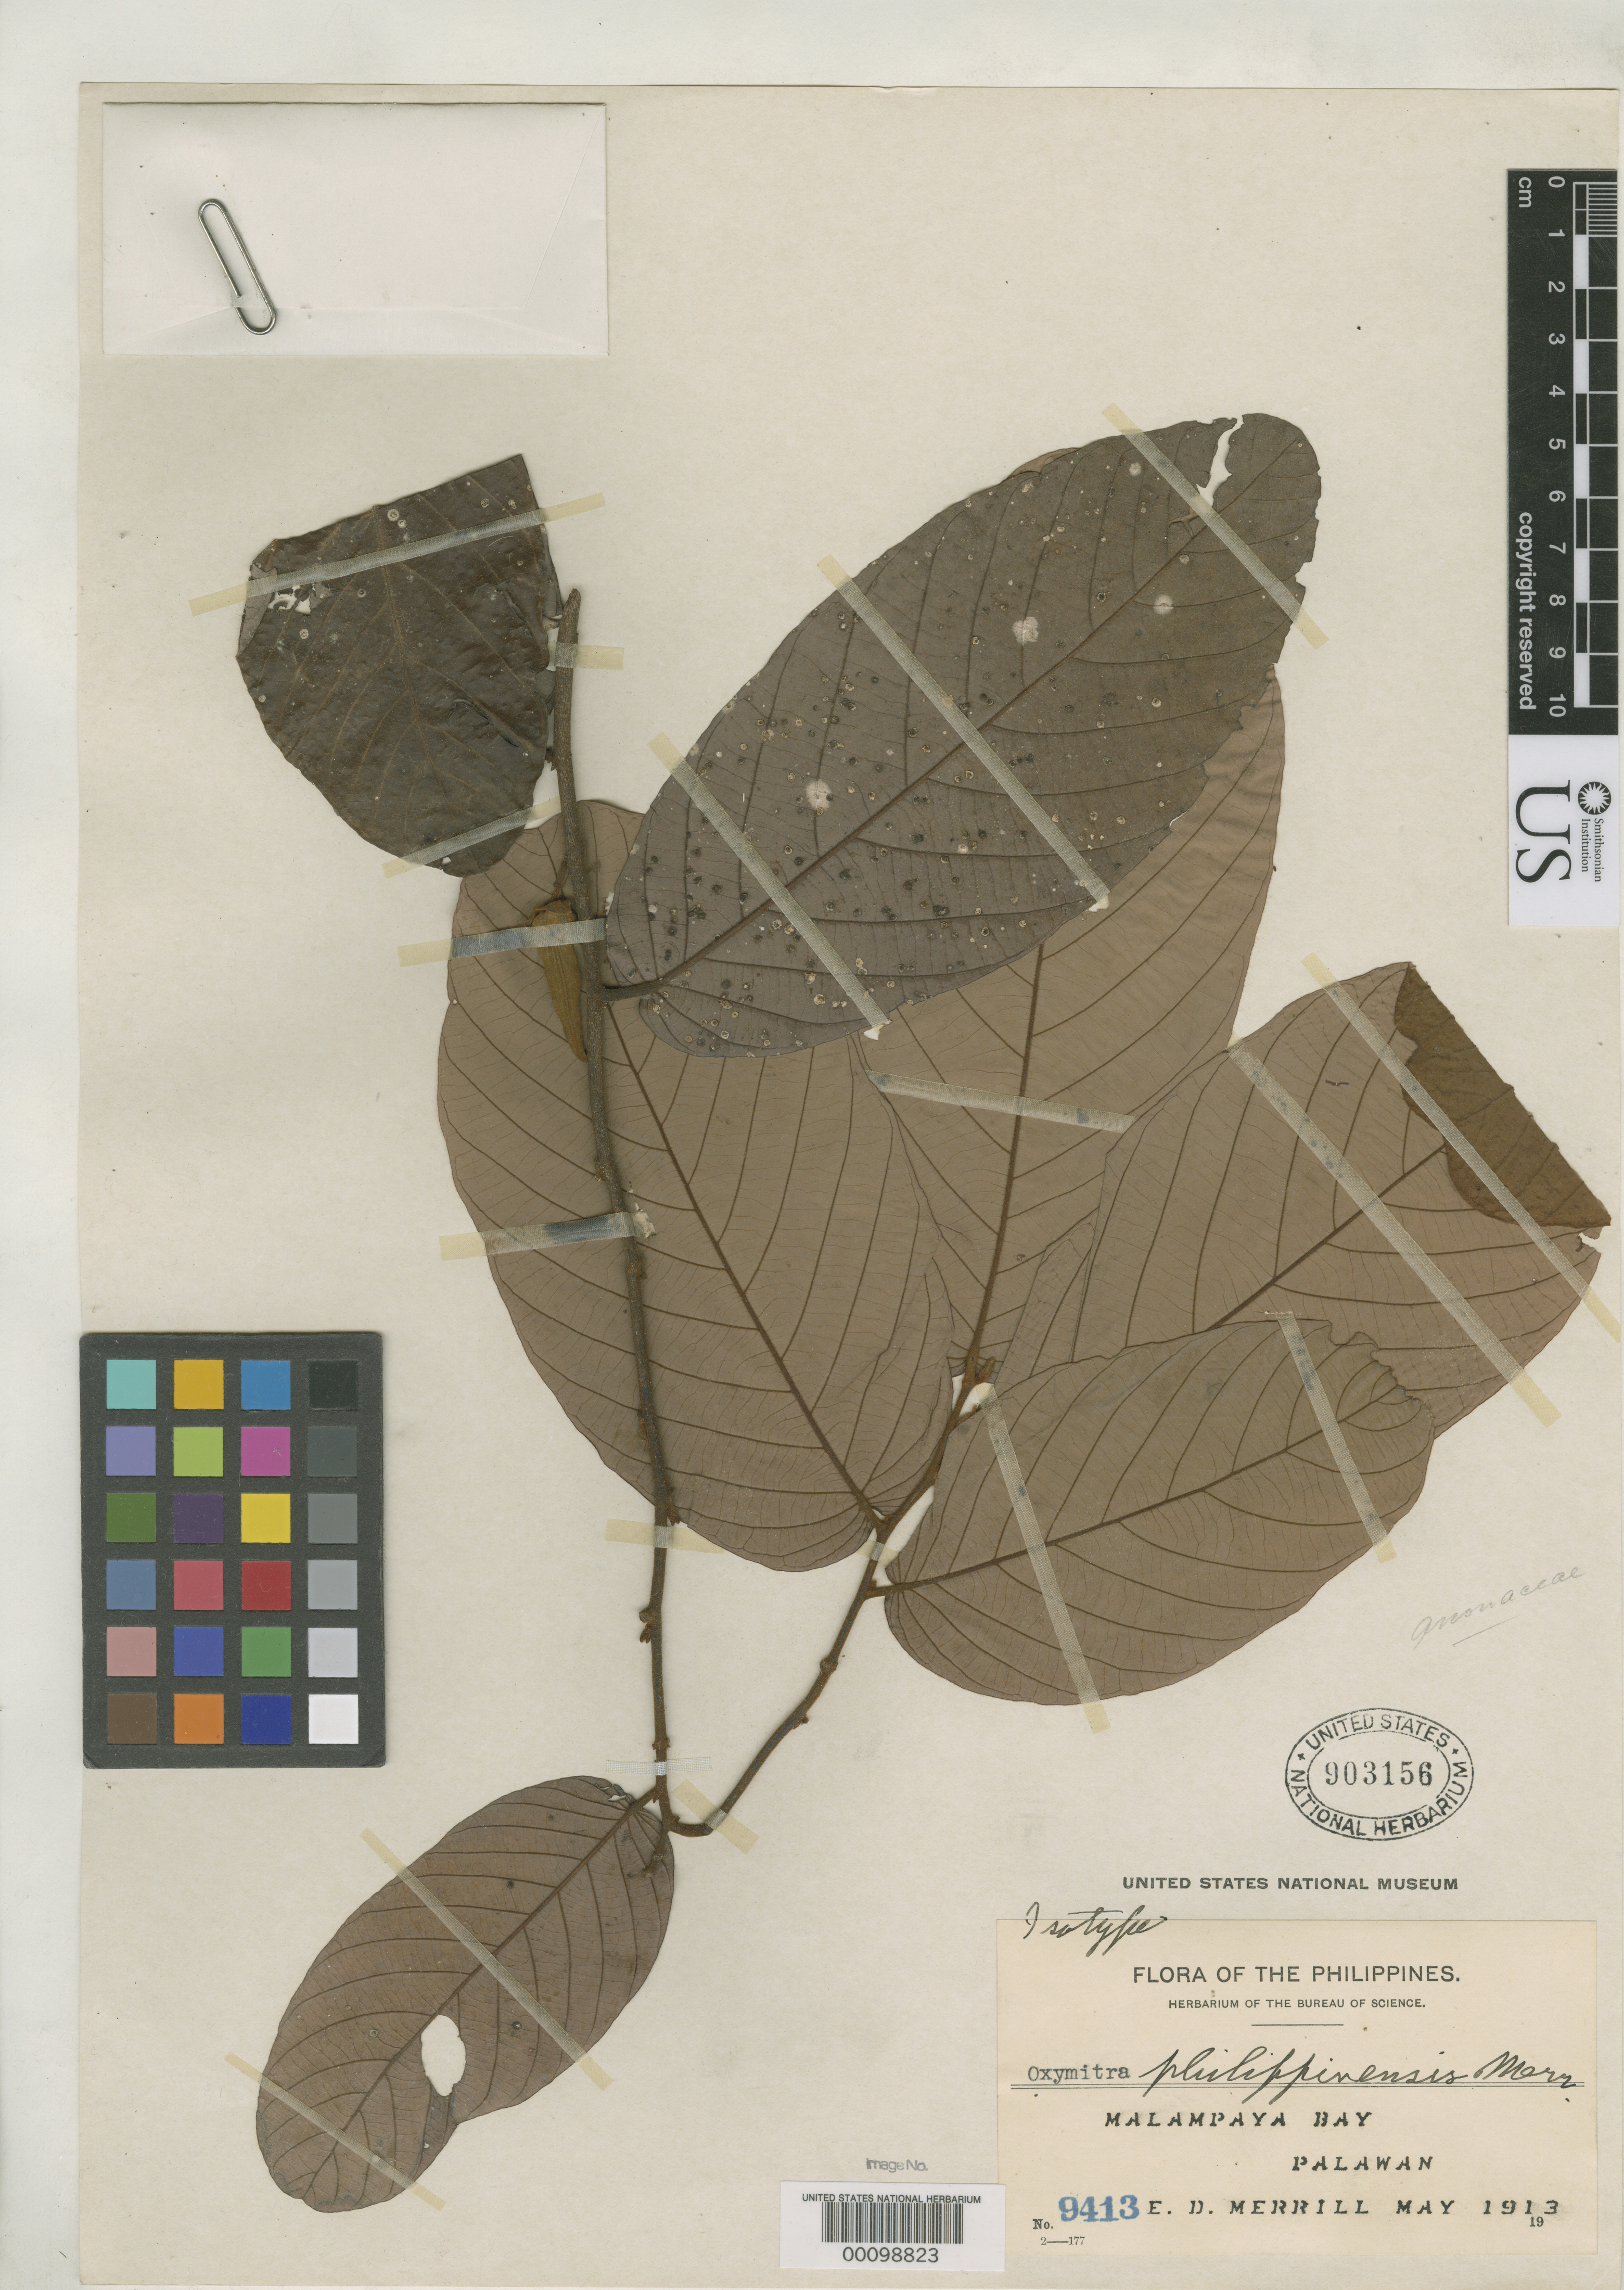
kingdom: Plantae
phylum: Tracheophyta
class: Magnoliopsida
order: Magnoliales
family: Annonaceae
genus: Oxymitra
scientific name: Oxymitra philipinensis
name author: Merr.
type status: Isotype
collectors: E. D. Merrill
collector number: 9413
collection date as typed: May 1913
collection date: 1913-05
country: Philippines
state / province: Mimaropa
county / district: Palawan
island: Palawan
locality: Malampaya Bay.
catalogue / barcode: US 903156